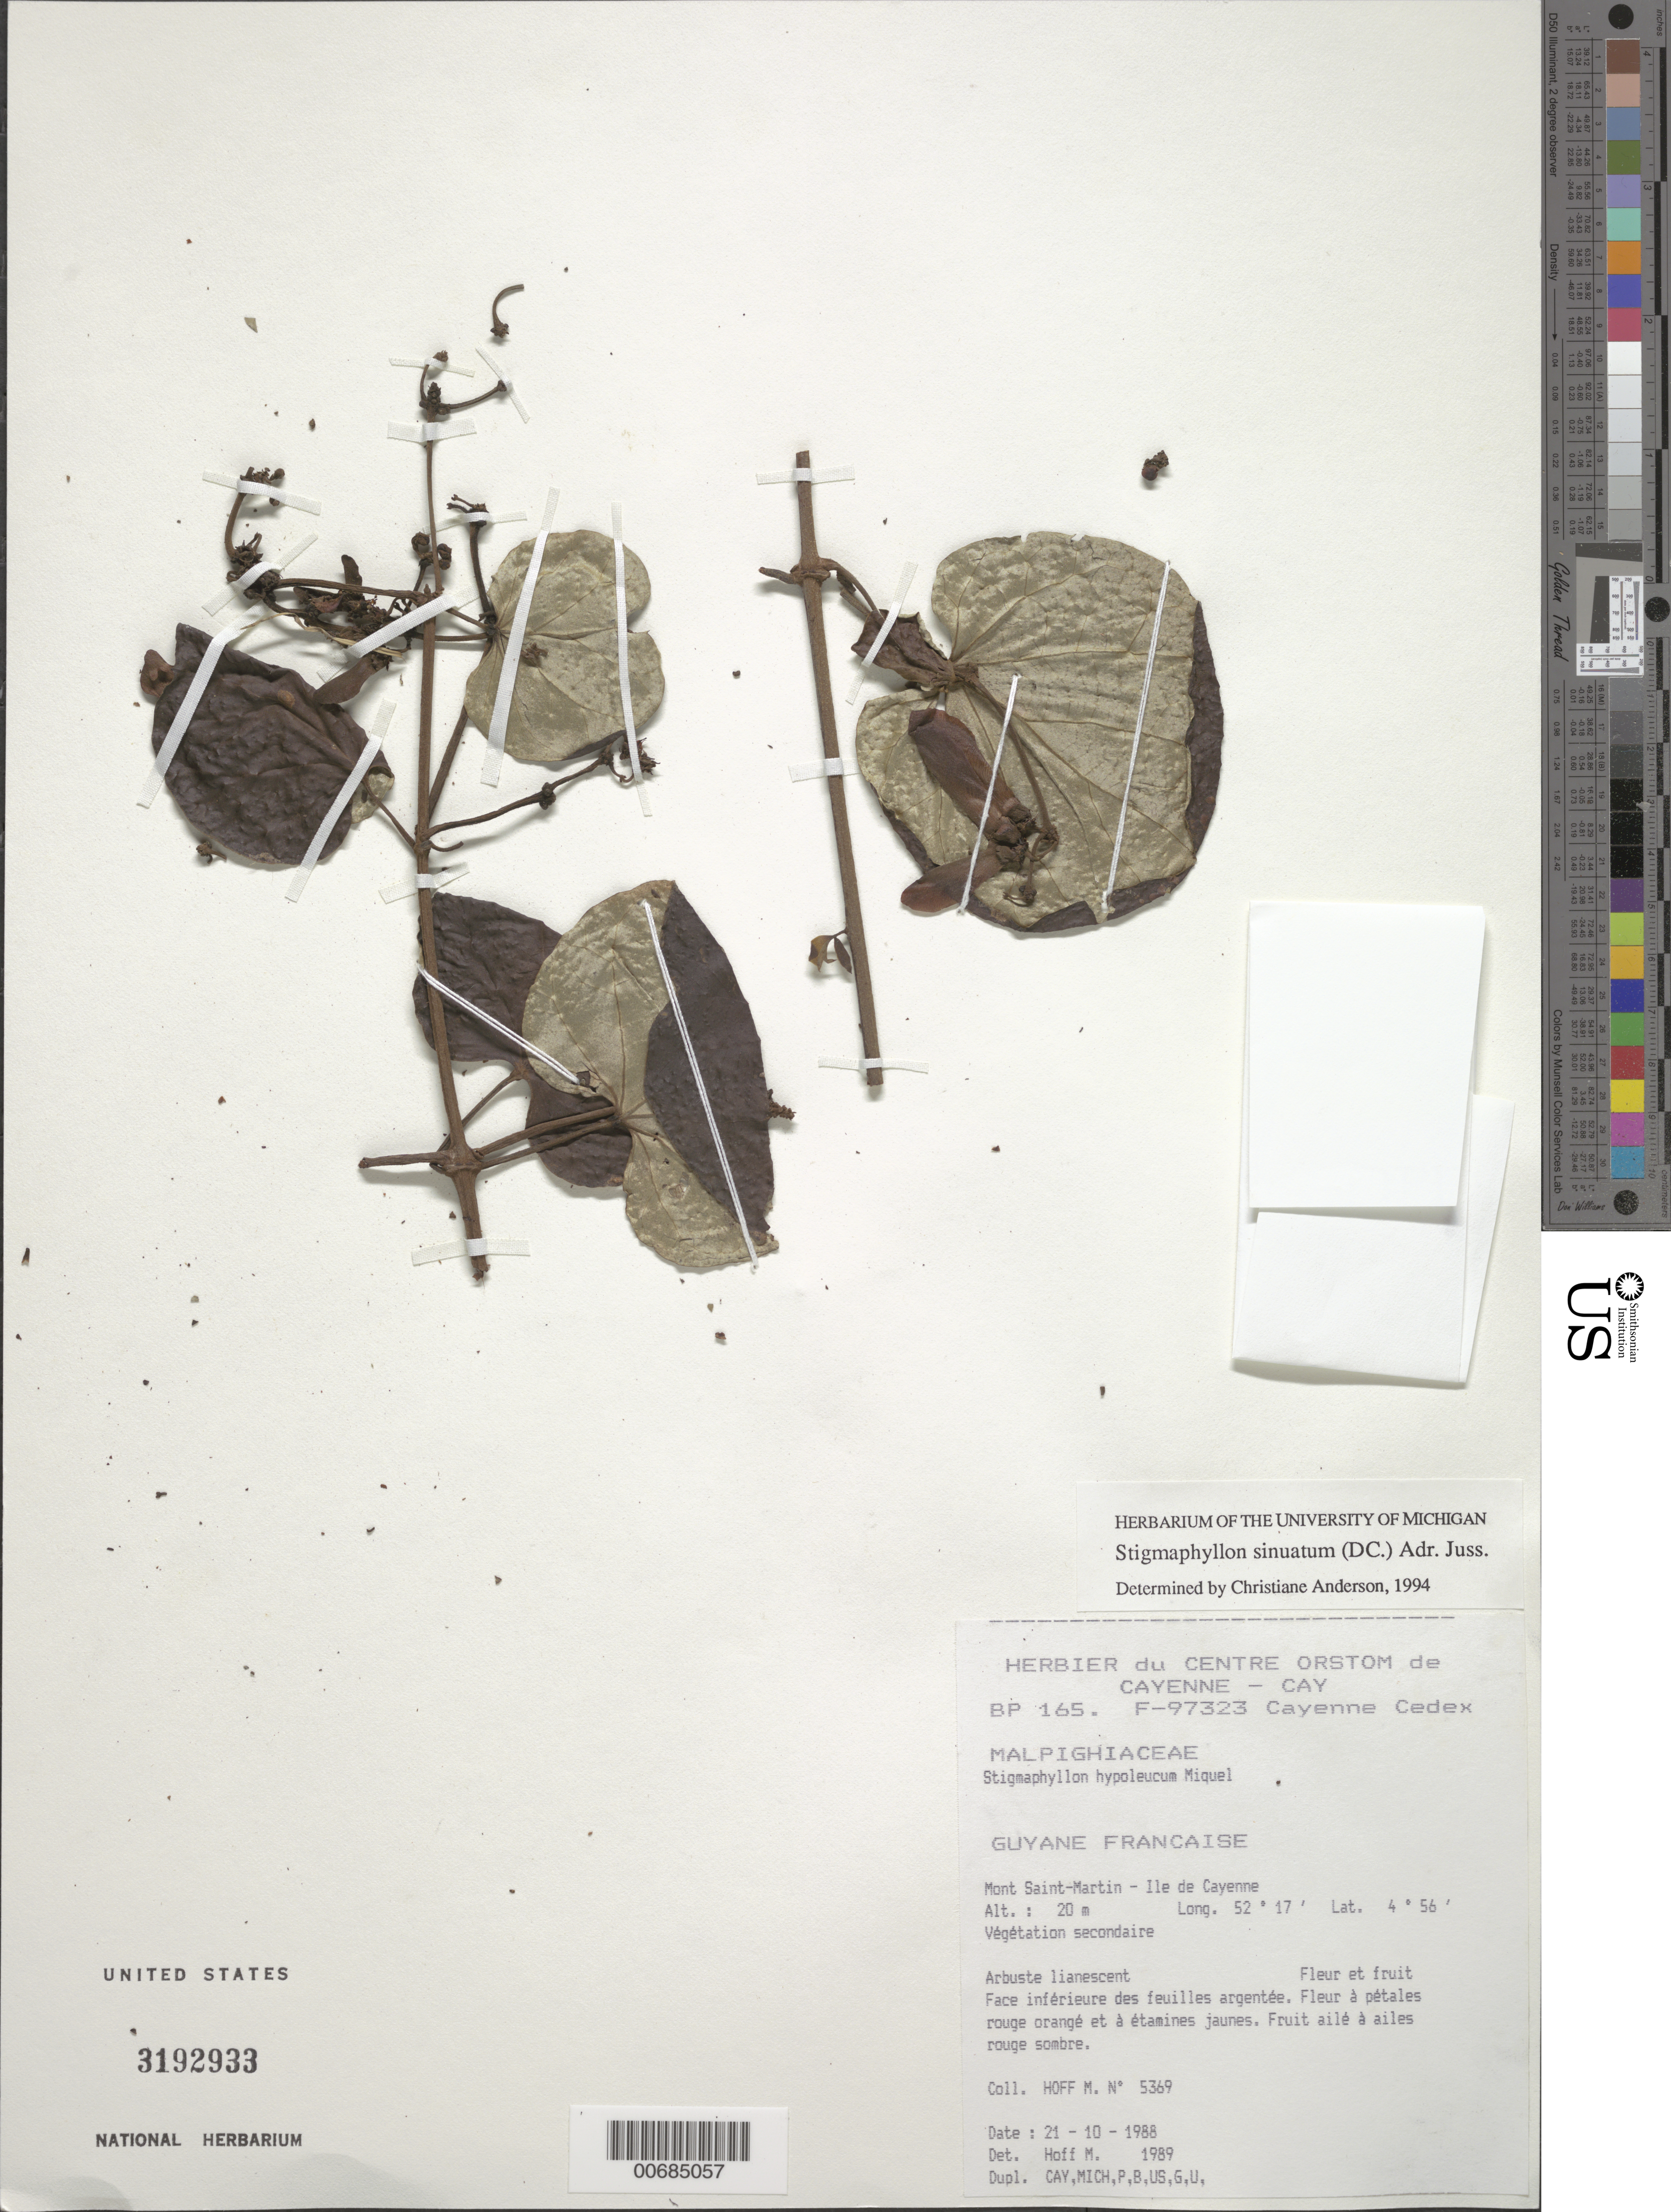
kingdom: Plantae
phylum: Tracheophyta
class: Magnoliopsida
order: Malpighiales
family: Malpighiaceae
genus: Stigmaphyllon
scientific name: Stigmaphyllon sinuatum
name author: (DC.) A. Juss.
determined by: Anderson, C.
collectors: M. Hoff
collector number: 5369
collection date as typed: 21-Oct-88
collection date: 1988-10-21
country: French Guiana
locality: Mont Saint-Martin, Ile de Cayenne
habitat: Secondary vegetation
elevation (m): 20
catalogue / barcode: US 3192933